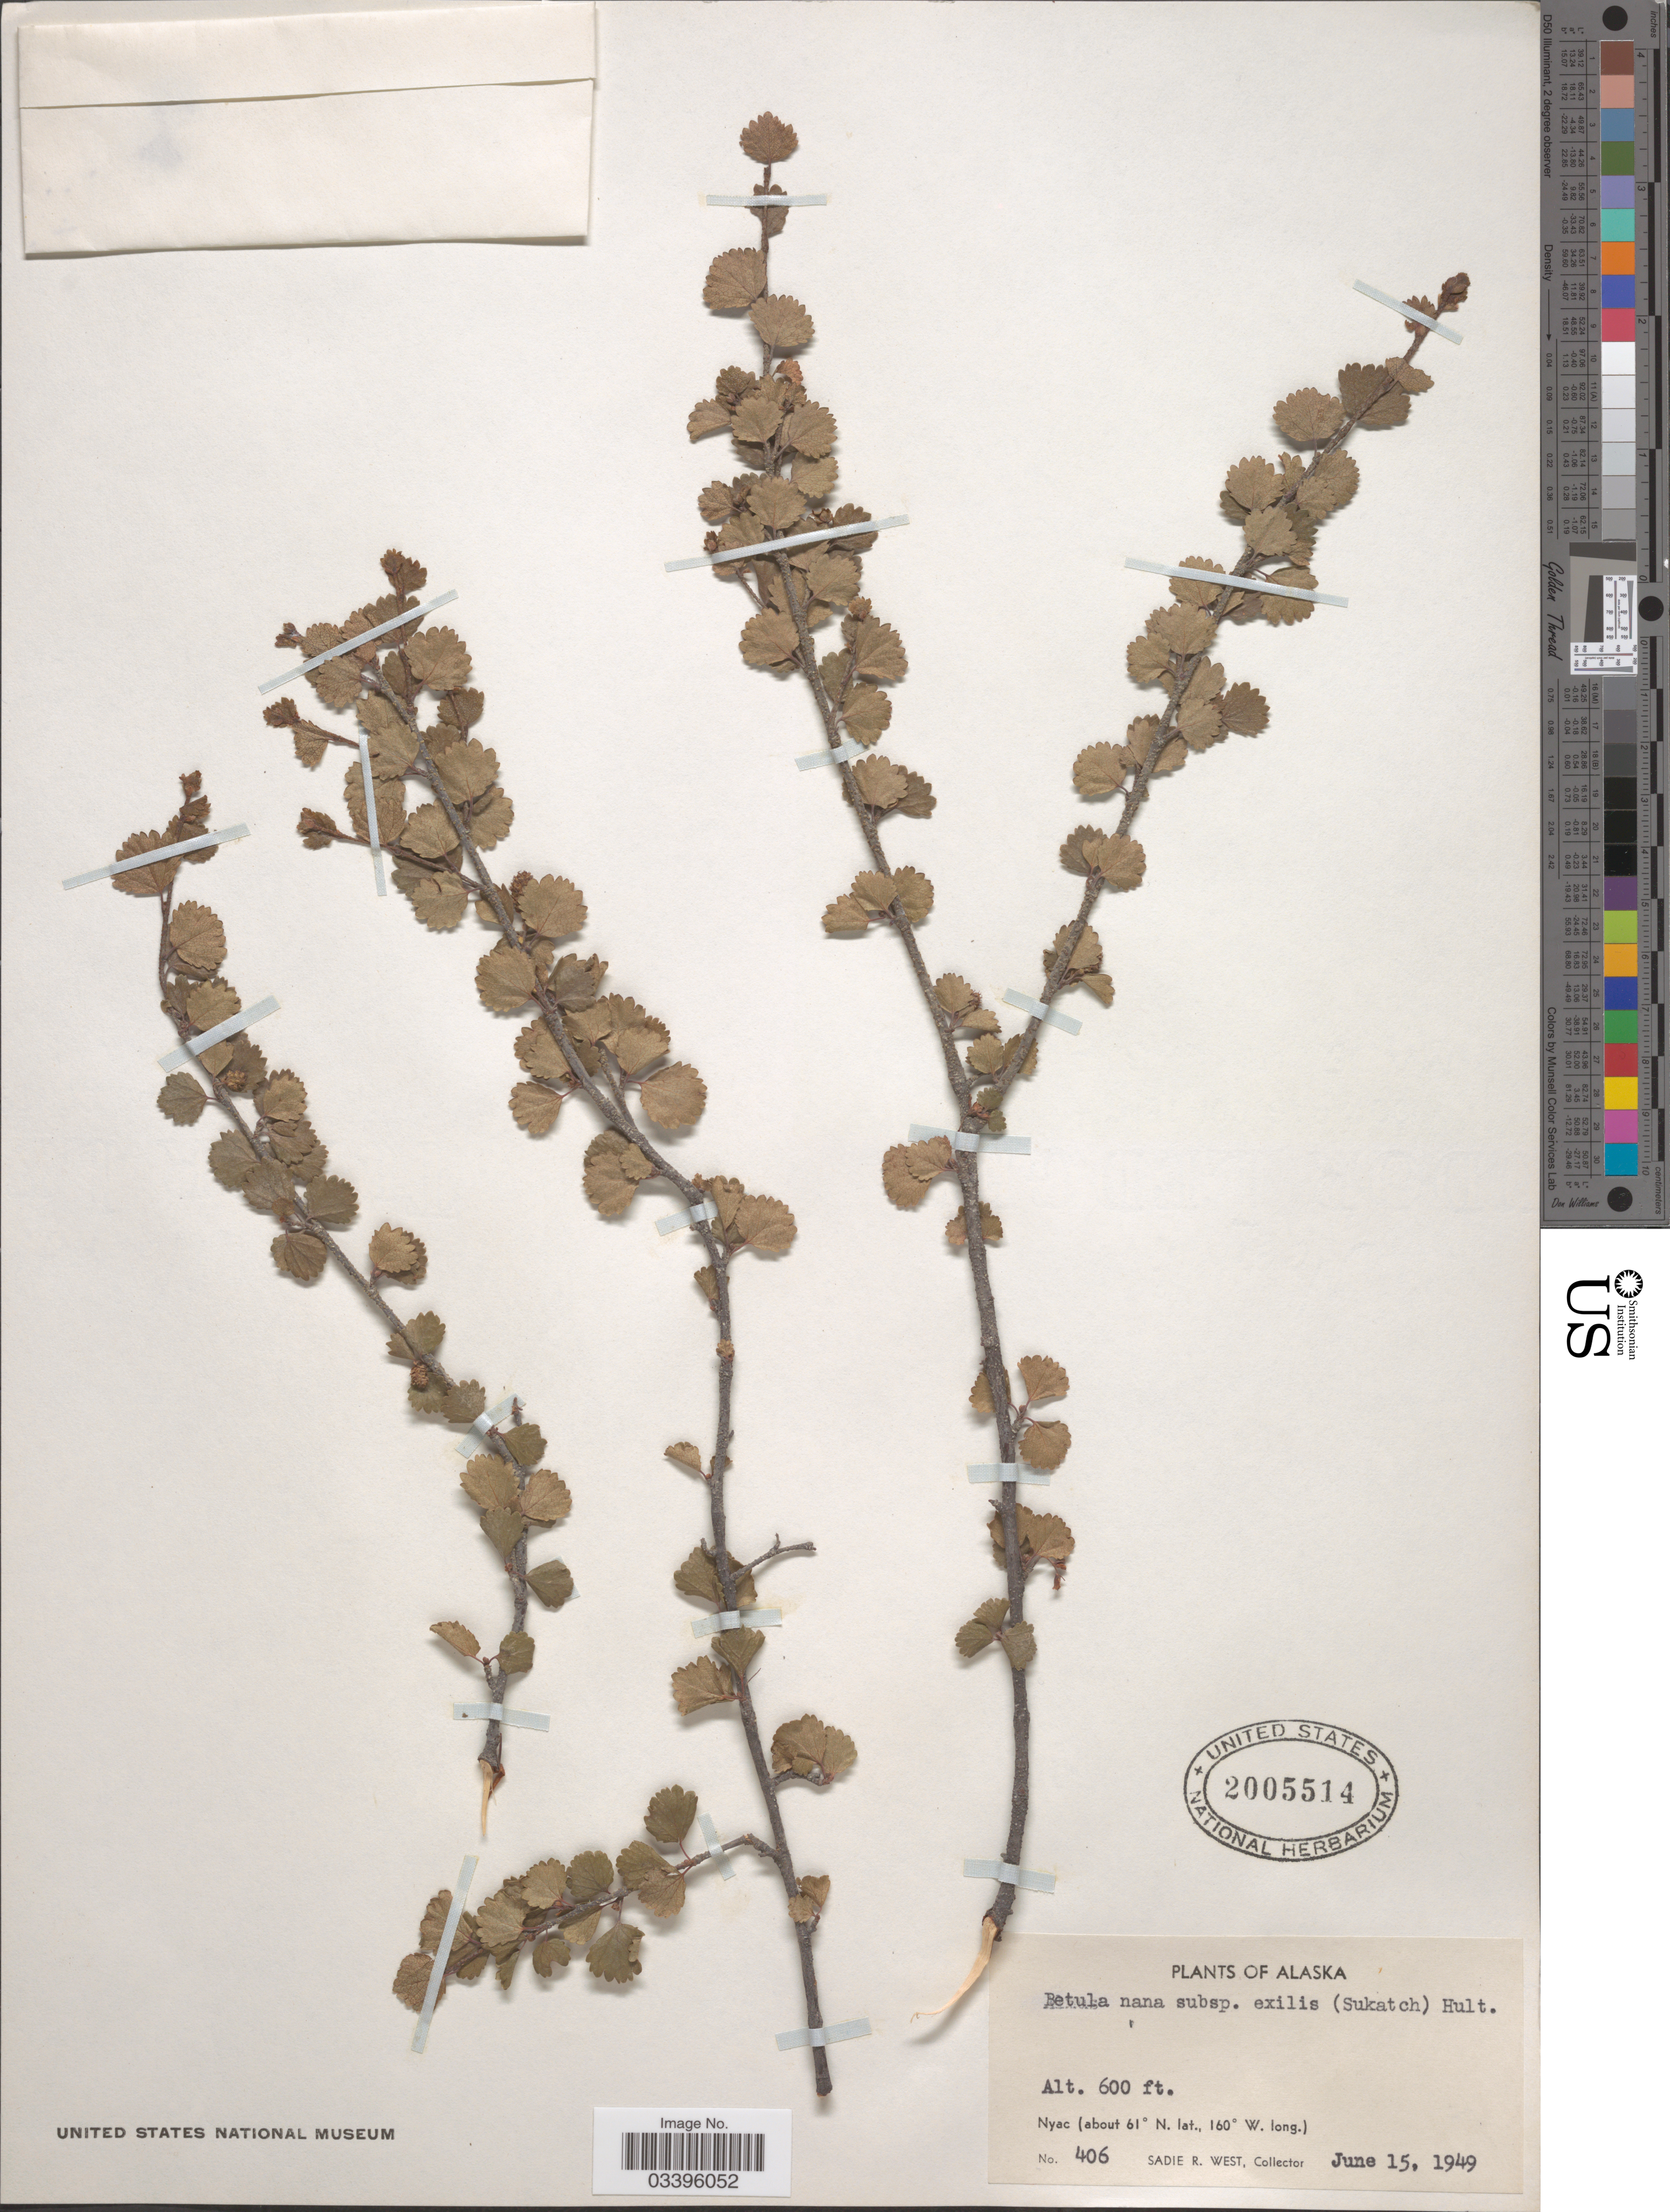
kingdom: Plantae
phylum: Tracheophyta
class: Magnoliopsida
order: Fagales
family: Betulaceae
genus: Betula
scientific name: Betula nana subsp. exilis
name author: L.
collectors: S. R. West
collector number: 406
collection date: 1949-06-15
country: United States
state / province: Alaska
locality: Nyac.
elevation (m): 183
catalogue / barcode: US 2005514